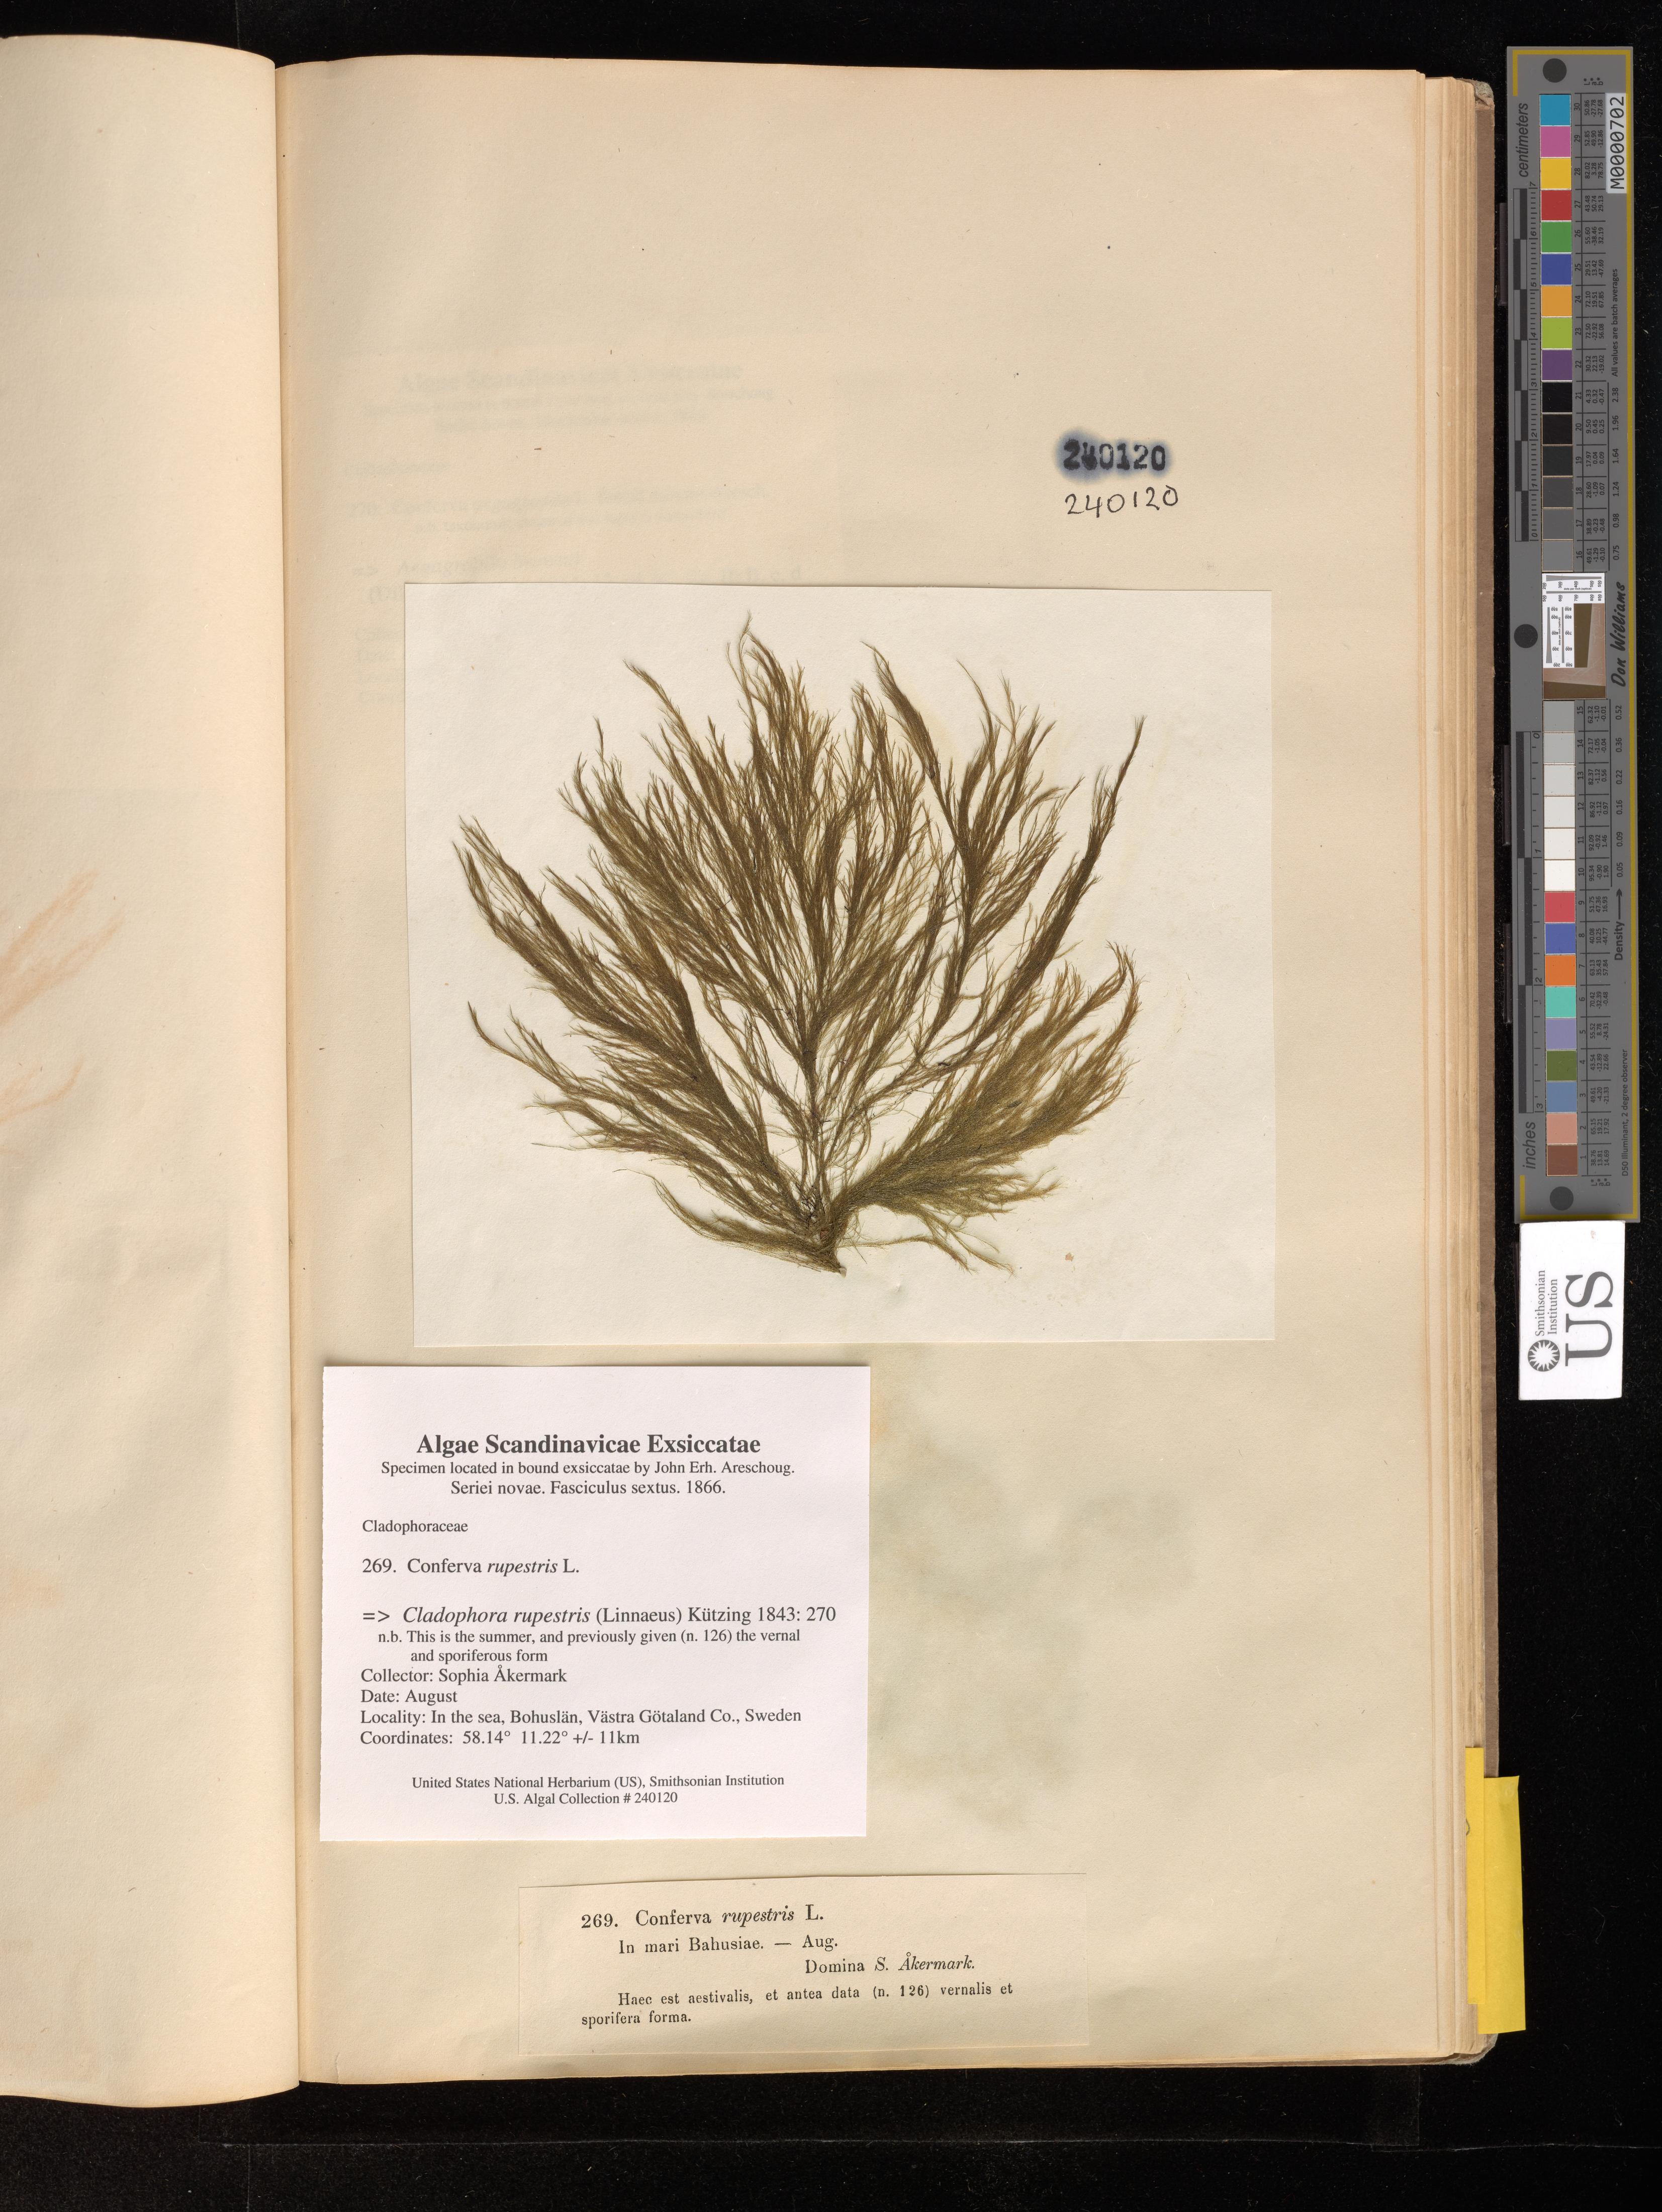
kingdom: Plantae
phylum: Chlorophyta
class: Ulvophyceae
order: Cladophorales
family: Cladophoraceae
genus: Cladophora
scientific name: Cladophora rupestris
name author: (Roth) Kütz.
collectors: S. Akermark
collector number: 269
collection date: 1866-08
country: Sweden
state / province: Västra Götaland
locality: in the sea, Bohuslan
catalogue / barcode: US 240120